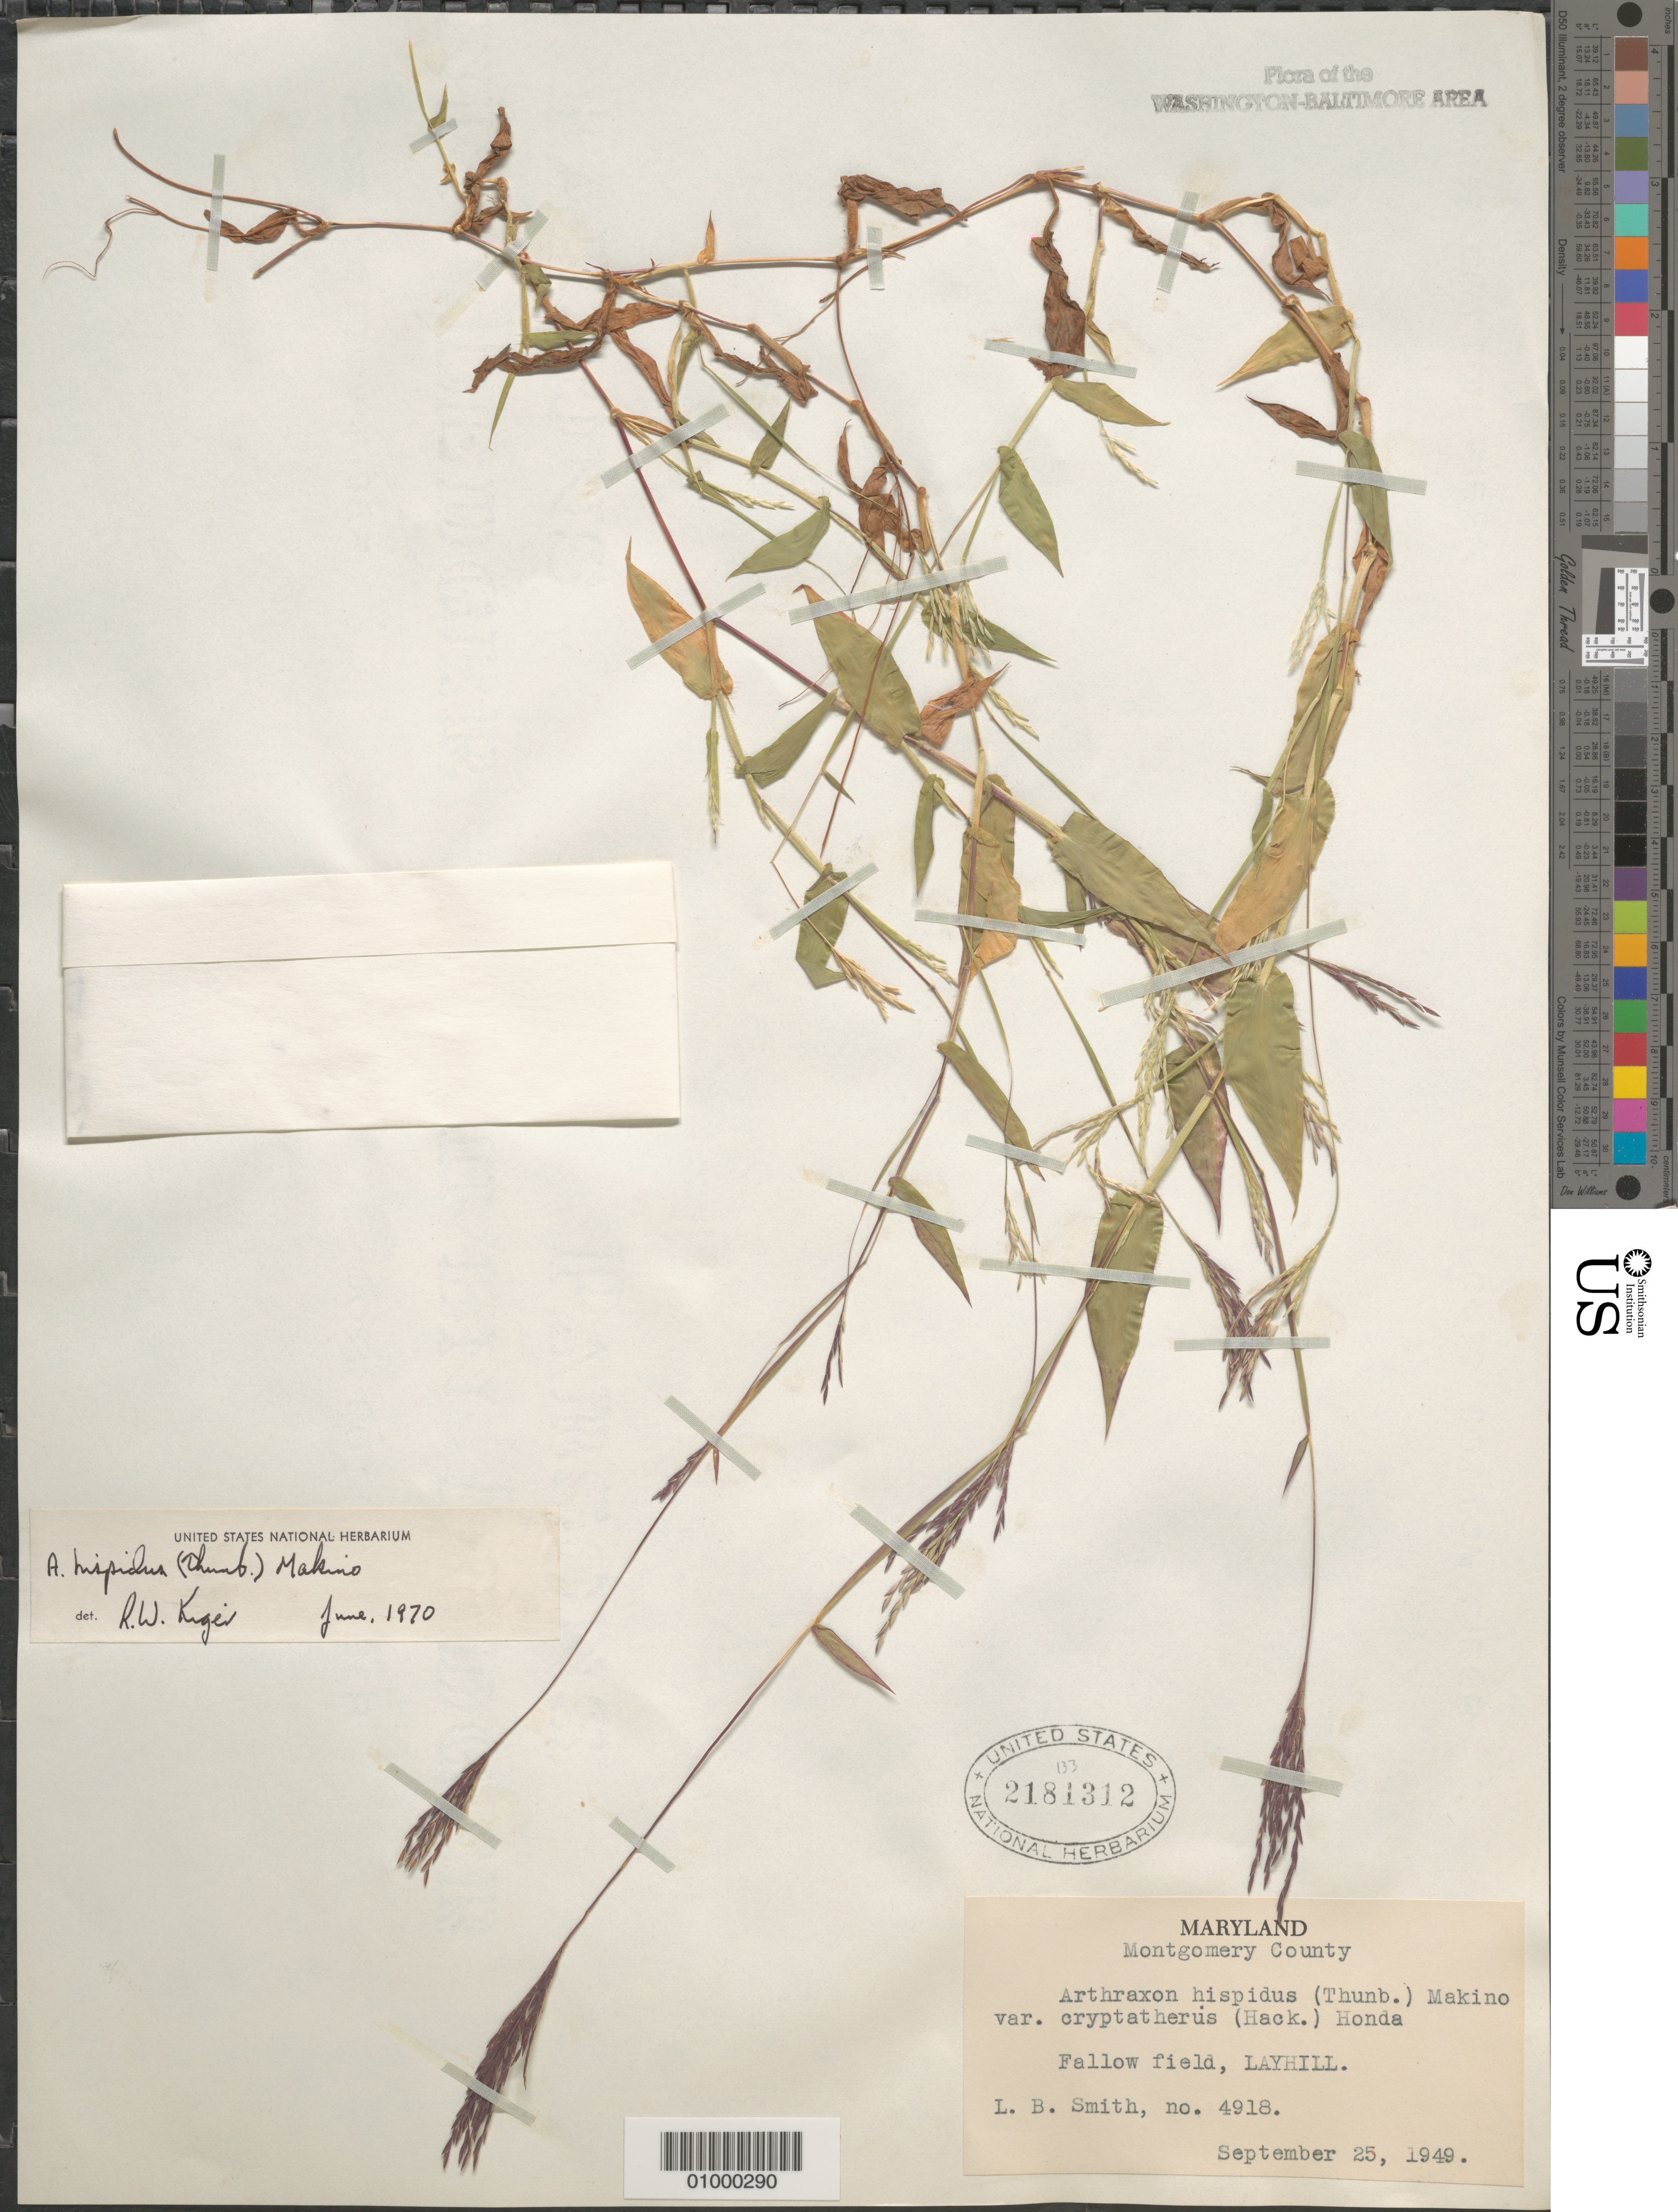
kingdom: Plantae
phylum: Tracheophyta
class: Liliopsida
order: Poales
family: Poaceae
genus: Arthraxon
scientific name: Arthraxon hispidus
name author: (Thunb.) Makino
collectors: L. Smith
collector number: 4918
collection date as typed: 25 Sep 1949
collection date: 1949-09-25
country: United States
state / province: Maryland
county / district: Montgomery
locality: Layhill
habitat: fallow fields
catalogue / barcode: US 2181312